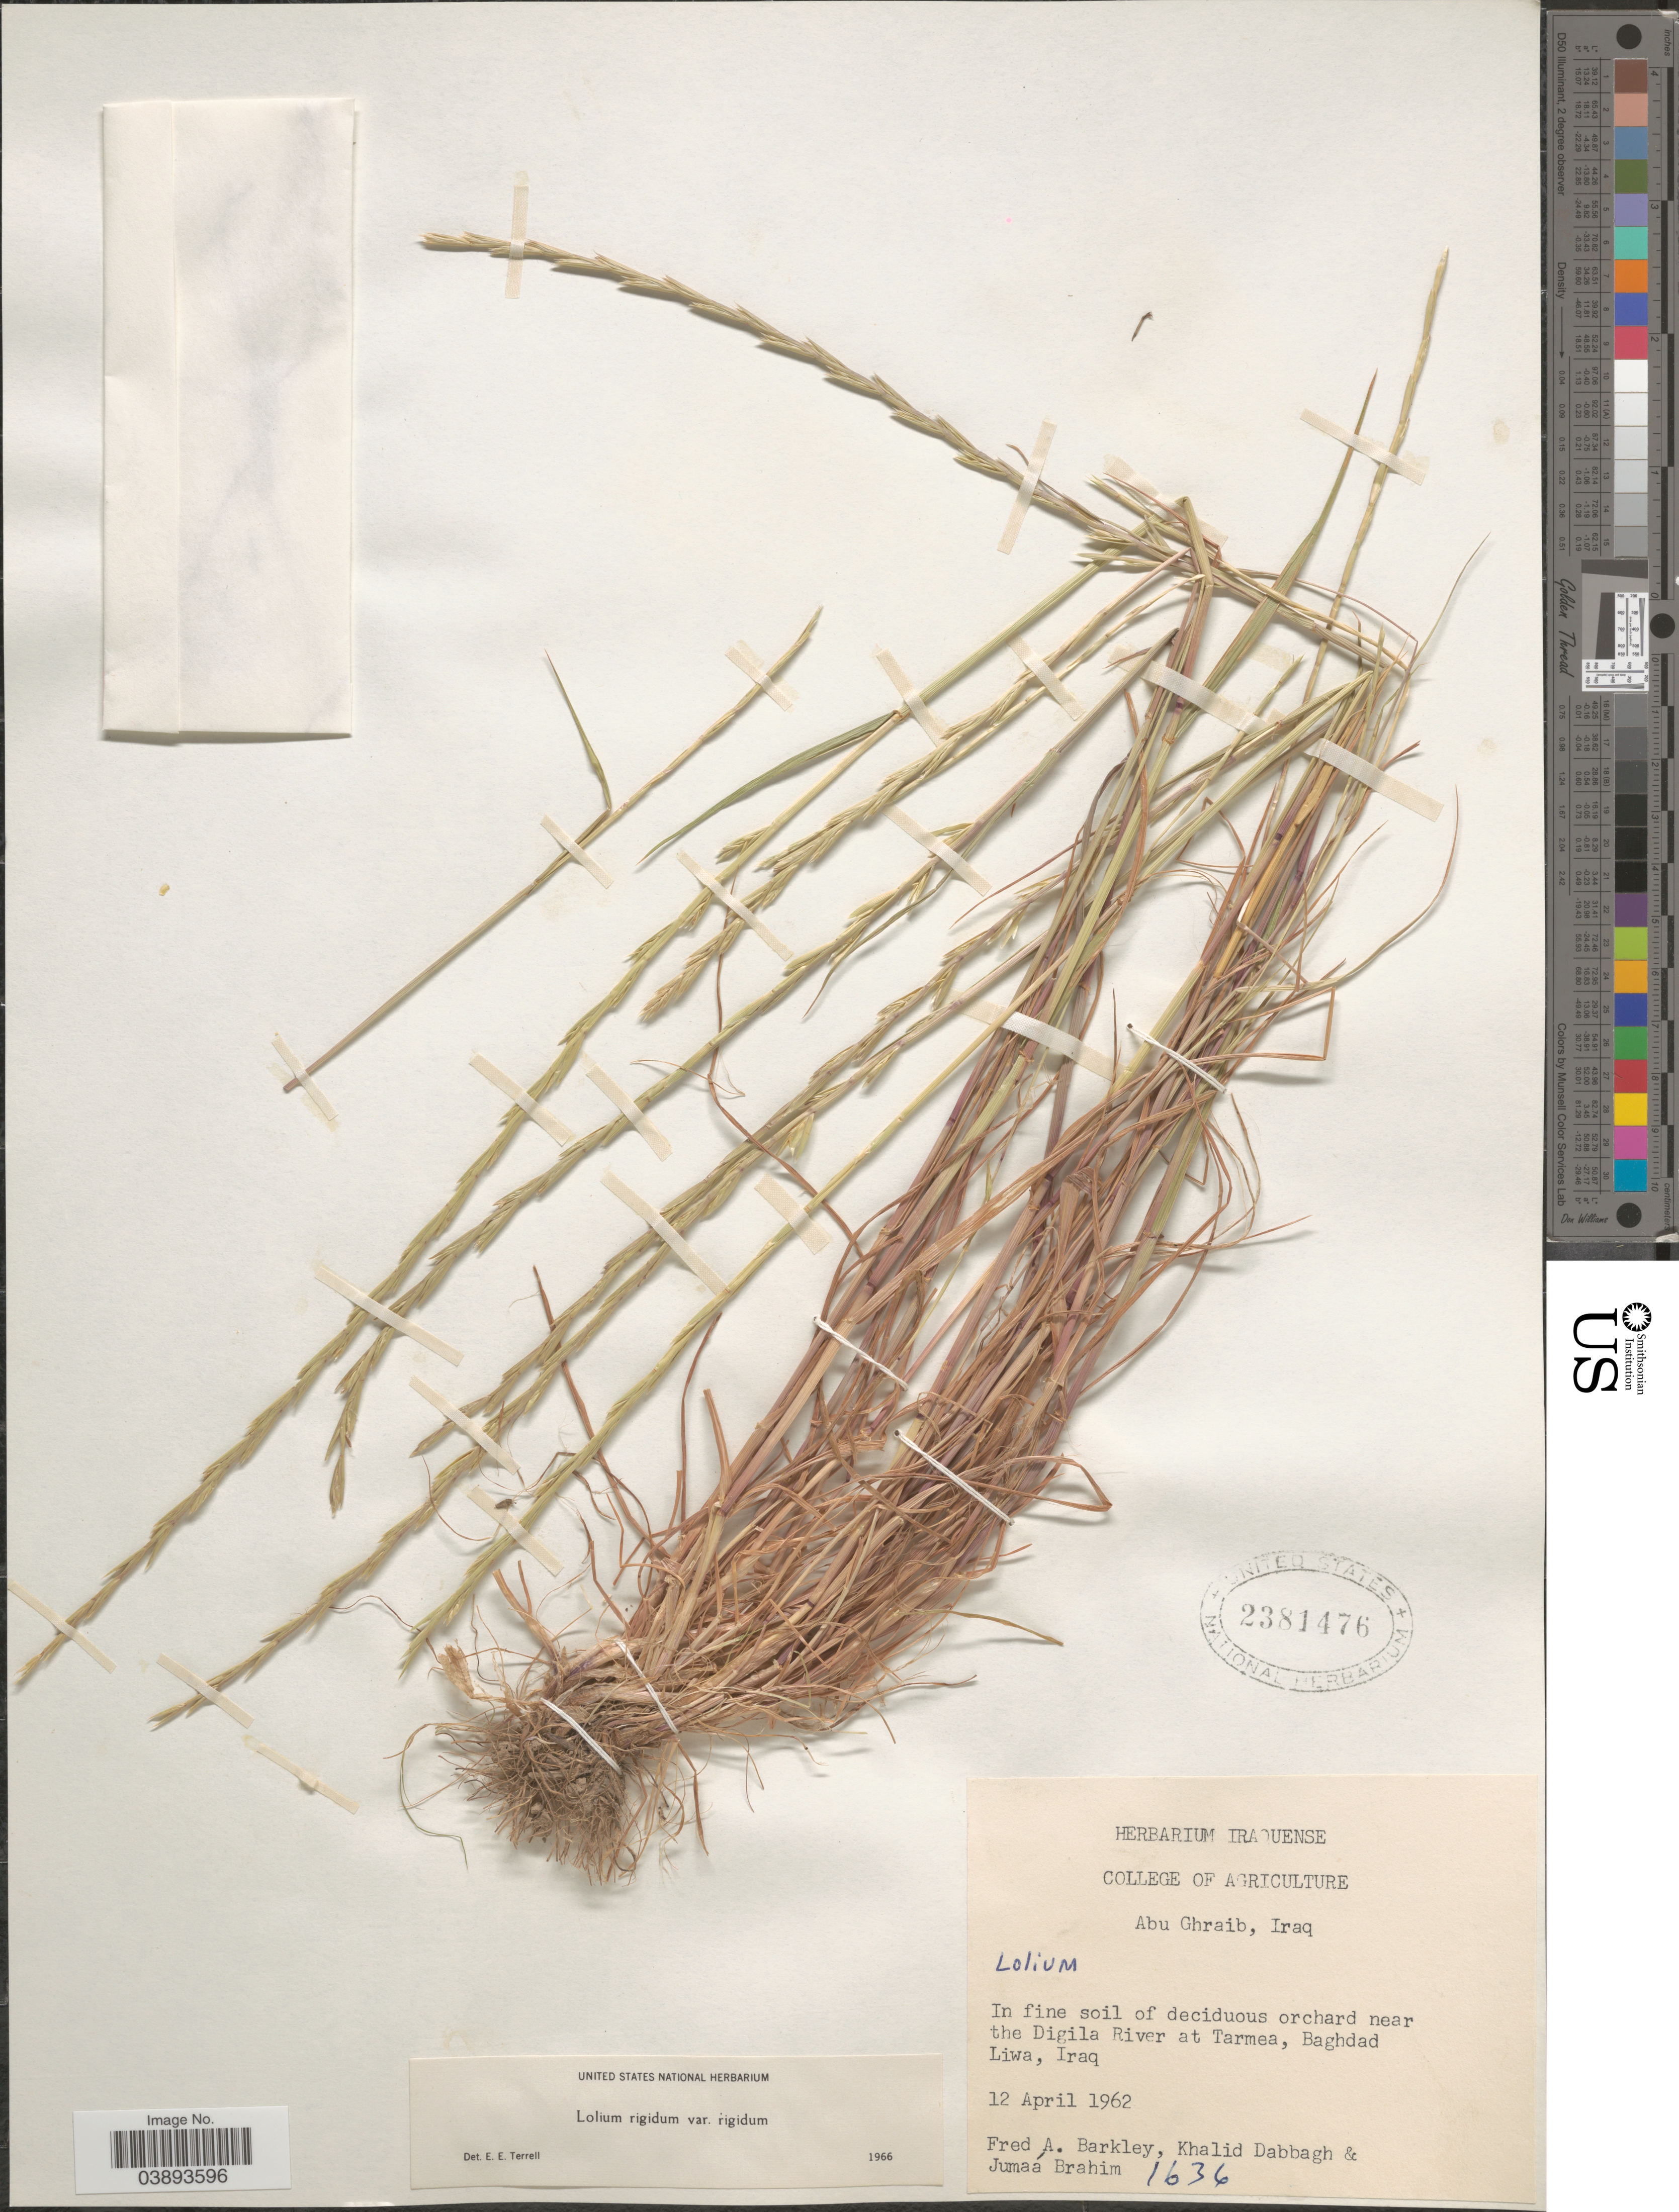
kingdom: Plantae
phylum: Tracheophyta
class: Liliopsida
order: Poales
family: Poaceae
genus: Lolium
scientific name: Lolium rigidum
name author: Gaudin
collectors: F. A. Barkley, K. Dabbagh & Brahim M., J.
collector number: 1636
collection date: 1962-04-12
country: Iraq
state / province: Baghdad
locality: In fine soil of deciduous orchard near the Digila River at Tarmea, Baghdad Liwa.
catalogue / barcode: US 2381476